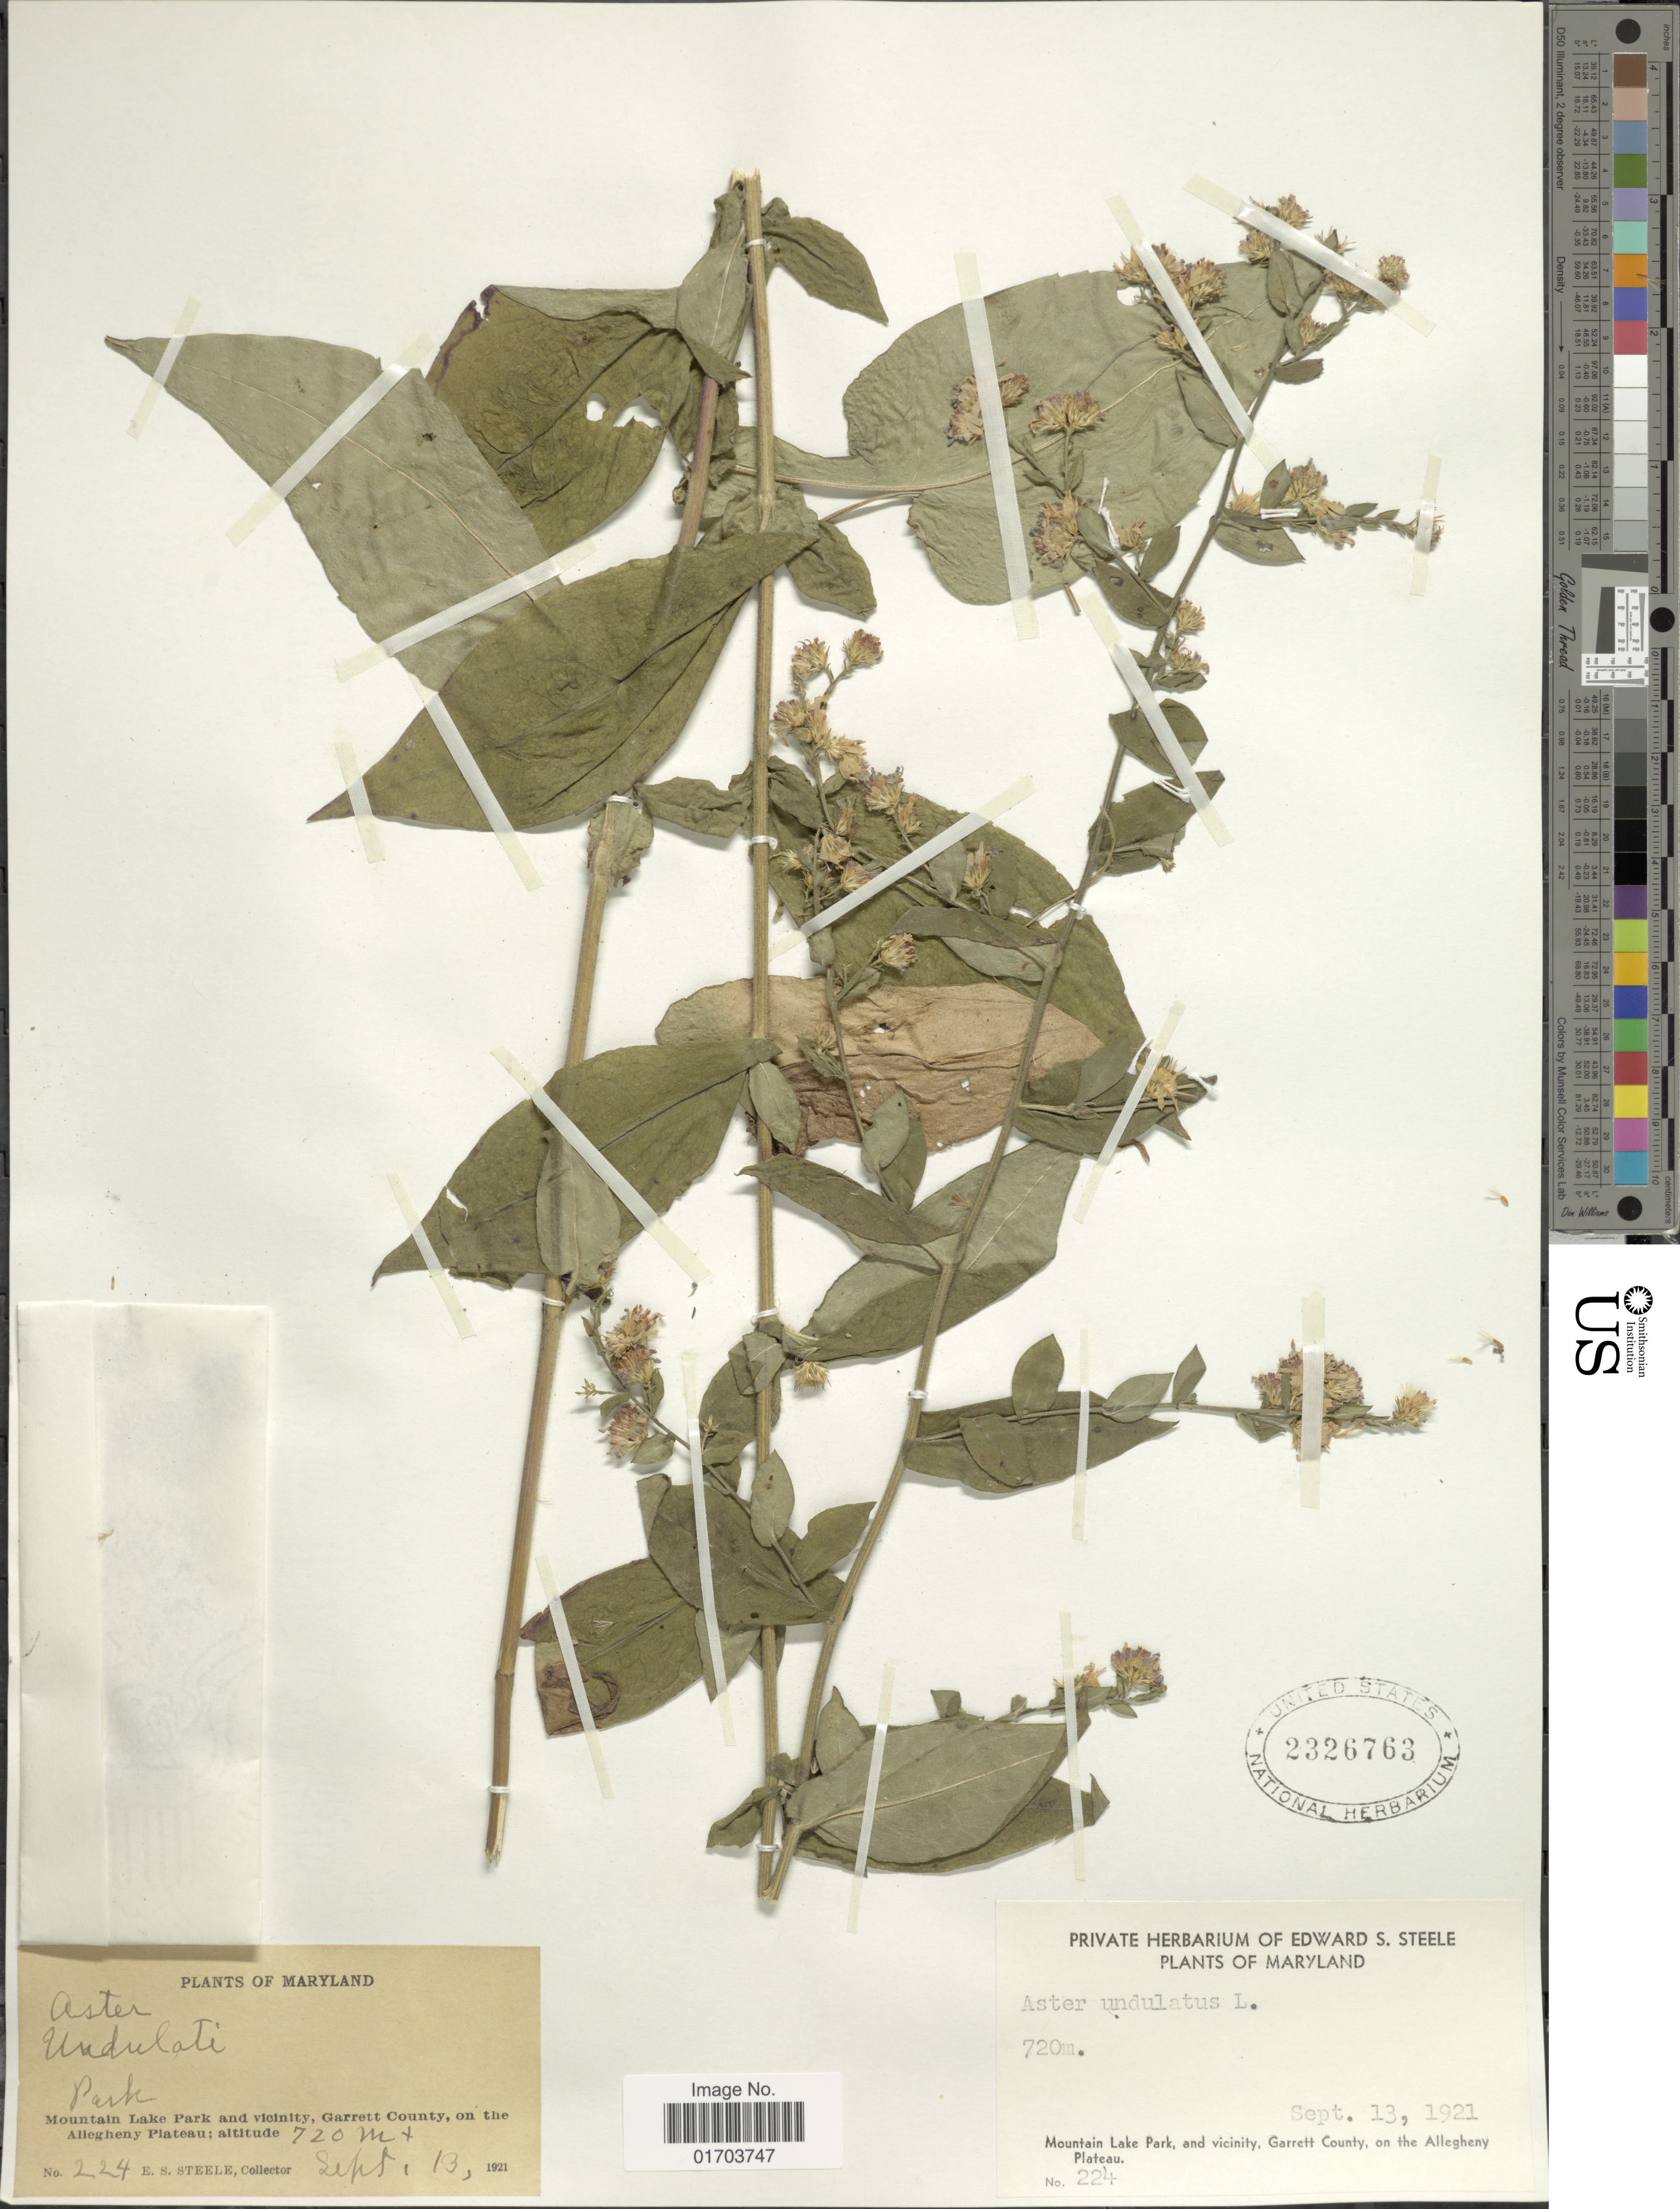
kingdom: Plantae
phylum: Tracheophyta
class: Magnoliopsida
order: Asterales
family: Asteraceae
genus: Symphyotrichum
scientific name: Symphyotrichum undulatum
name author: (L.) G.L. Nesom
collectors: E. Steele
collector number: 224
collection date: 1921-09-13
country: United States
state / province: Maryland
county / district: Garrett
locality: Park, Mountain Lake Park, and vicinity, Garrett County, on the Allegheny Plateau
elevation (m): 720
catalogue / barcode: US 2326763